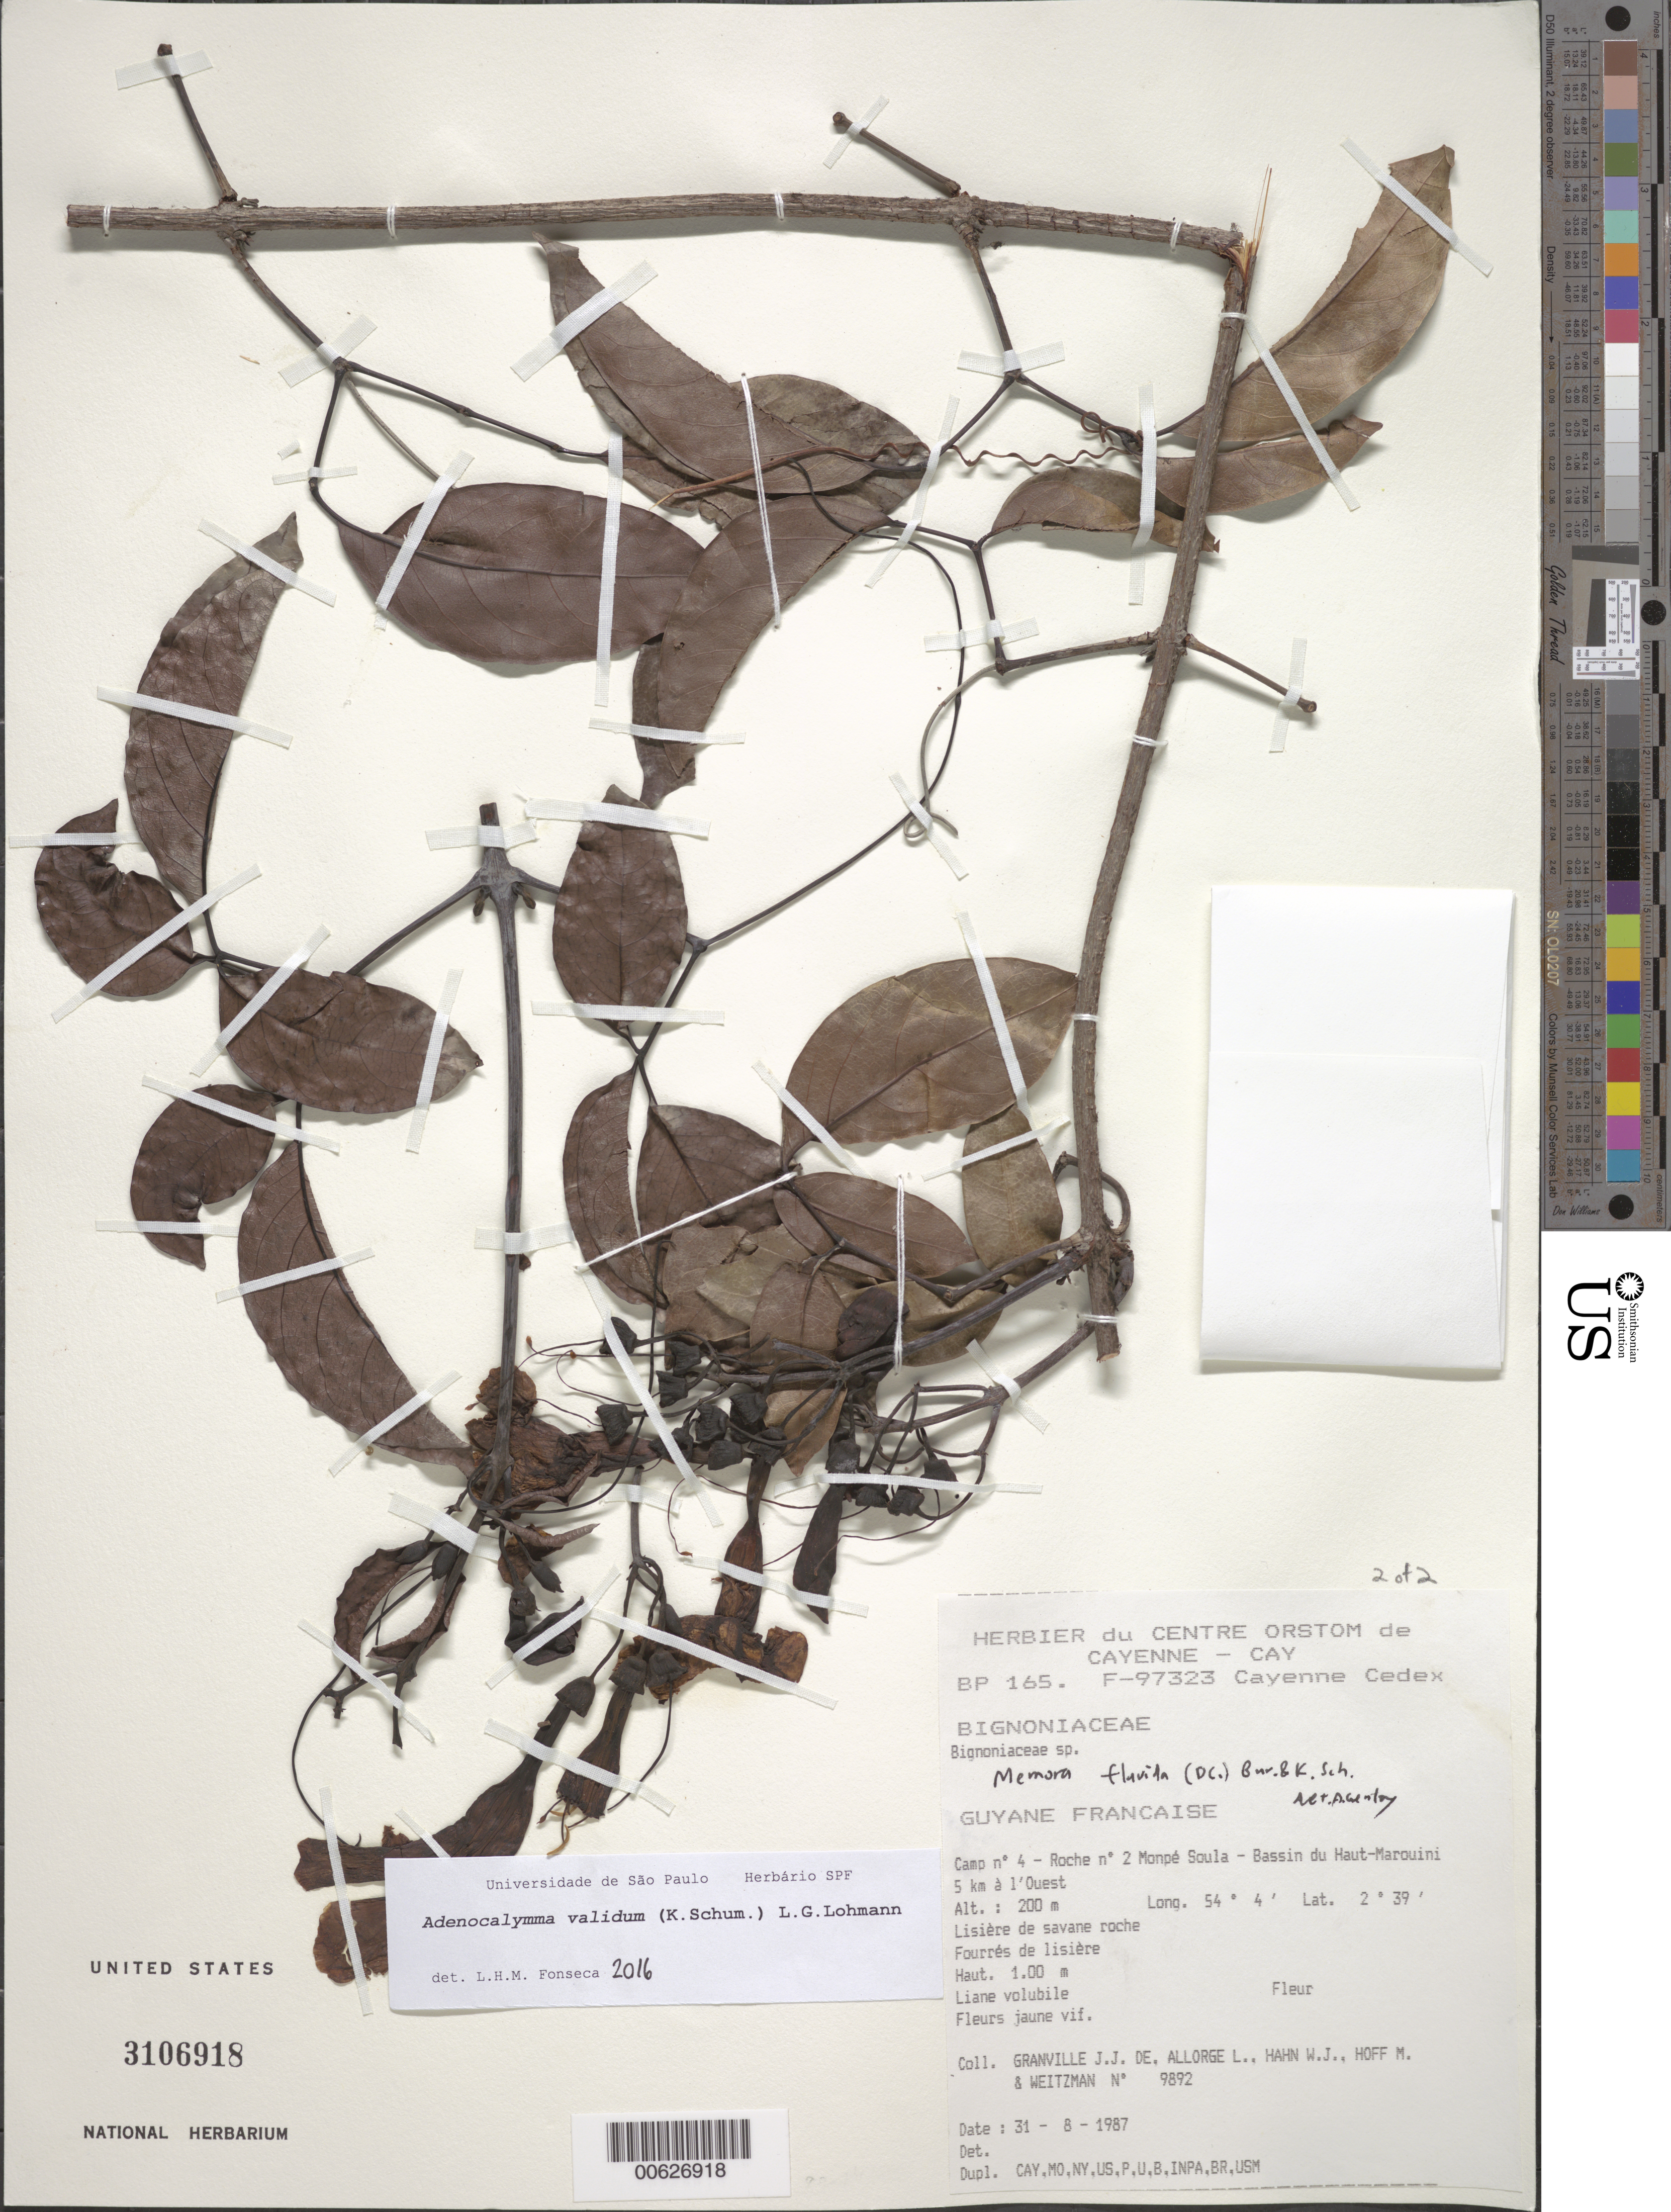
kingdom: Plantae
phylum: Tracheophyta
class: Magnoliopsida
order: Lamiales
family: Bignoniaceae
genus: Adenocalymma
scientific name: Adenocalymma validum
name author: (K. Schum.) L.G. Lohmann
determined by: Fonseca, L. H. M.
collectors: J.-J. de Granville, L. Allorge, W. J. Hahn, M. Hoff & A. L. Weitzman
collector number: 9892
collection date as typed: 31-Aug-87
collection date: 1987-08-31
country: French Guiana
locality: Monpé Soula, Camp #4, Bassin du Haut-Marouini, 5 km to W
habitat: Lisiere de savane roche. Fourres de lisiere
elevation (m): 200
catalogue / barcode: US 3106918